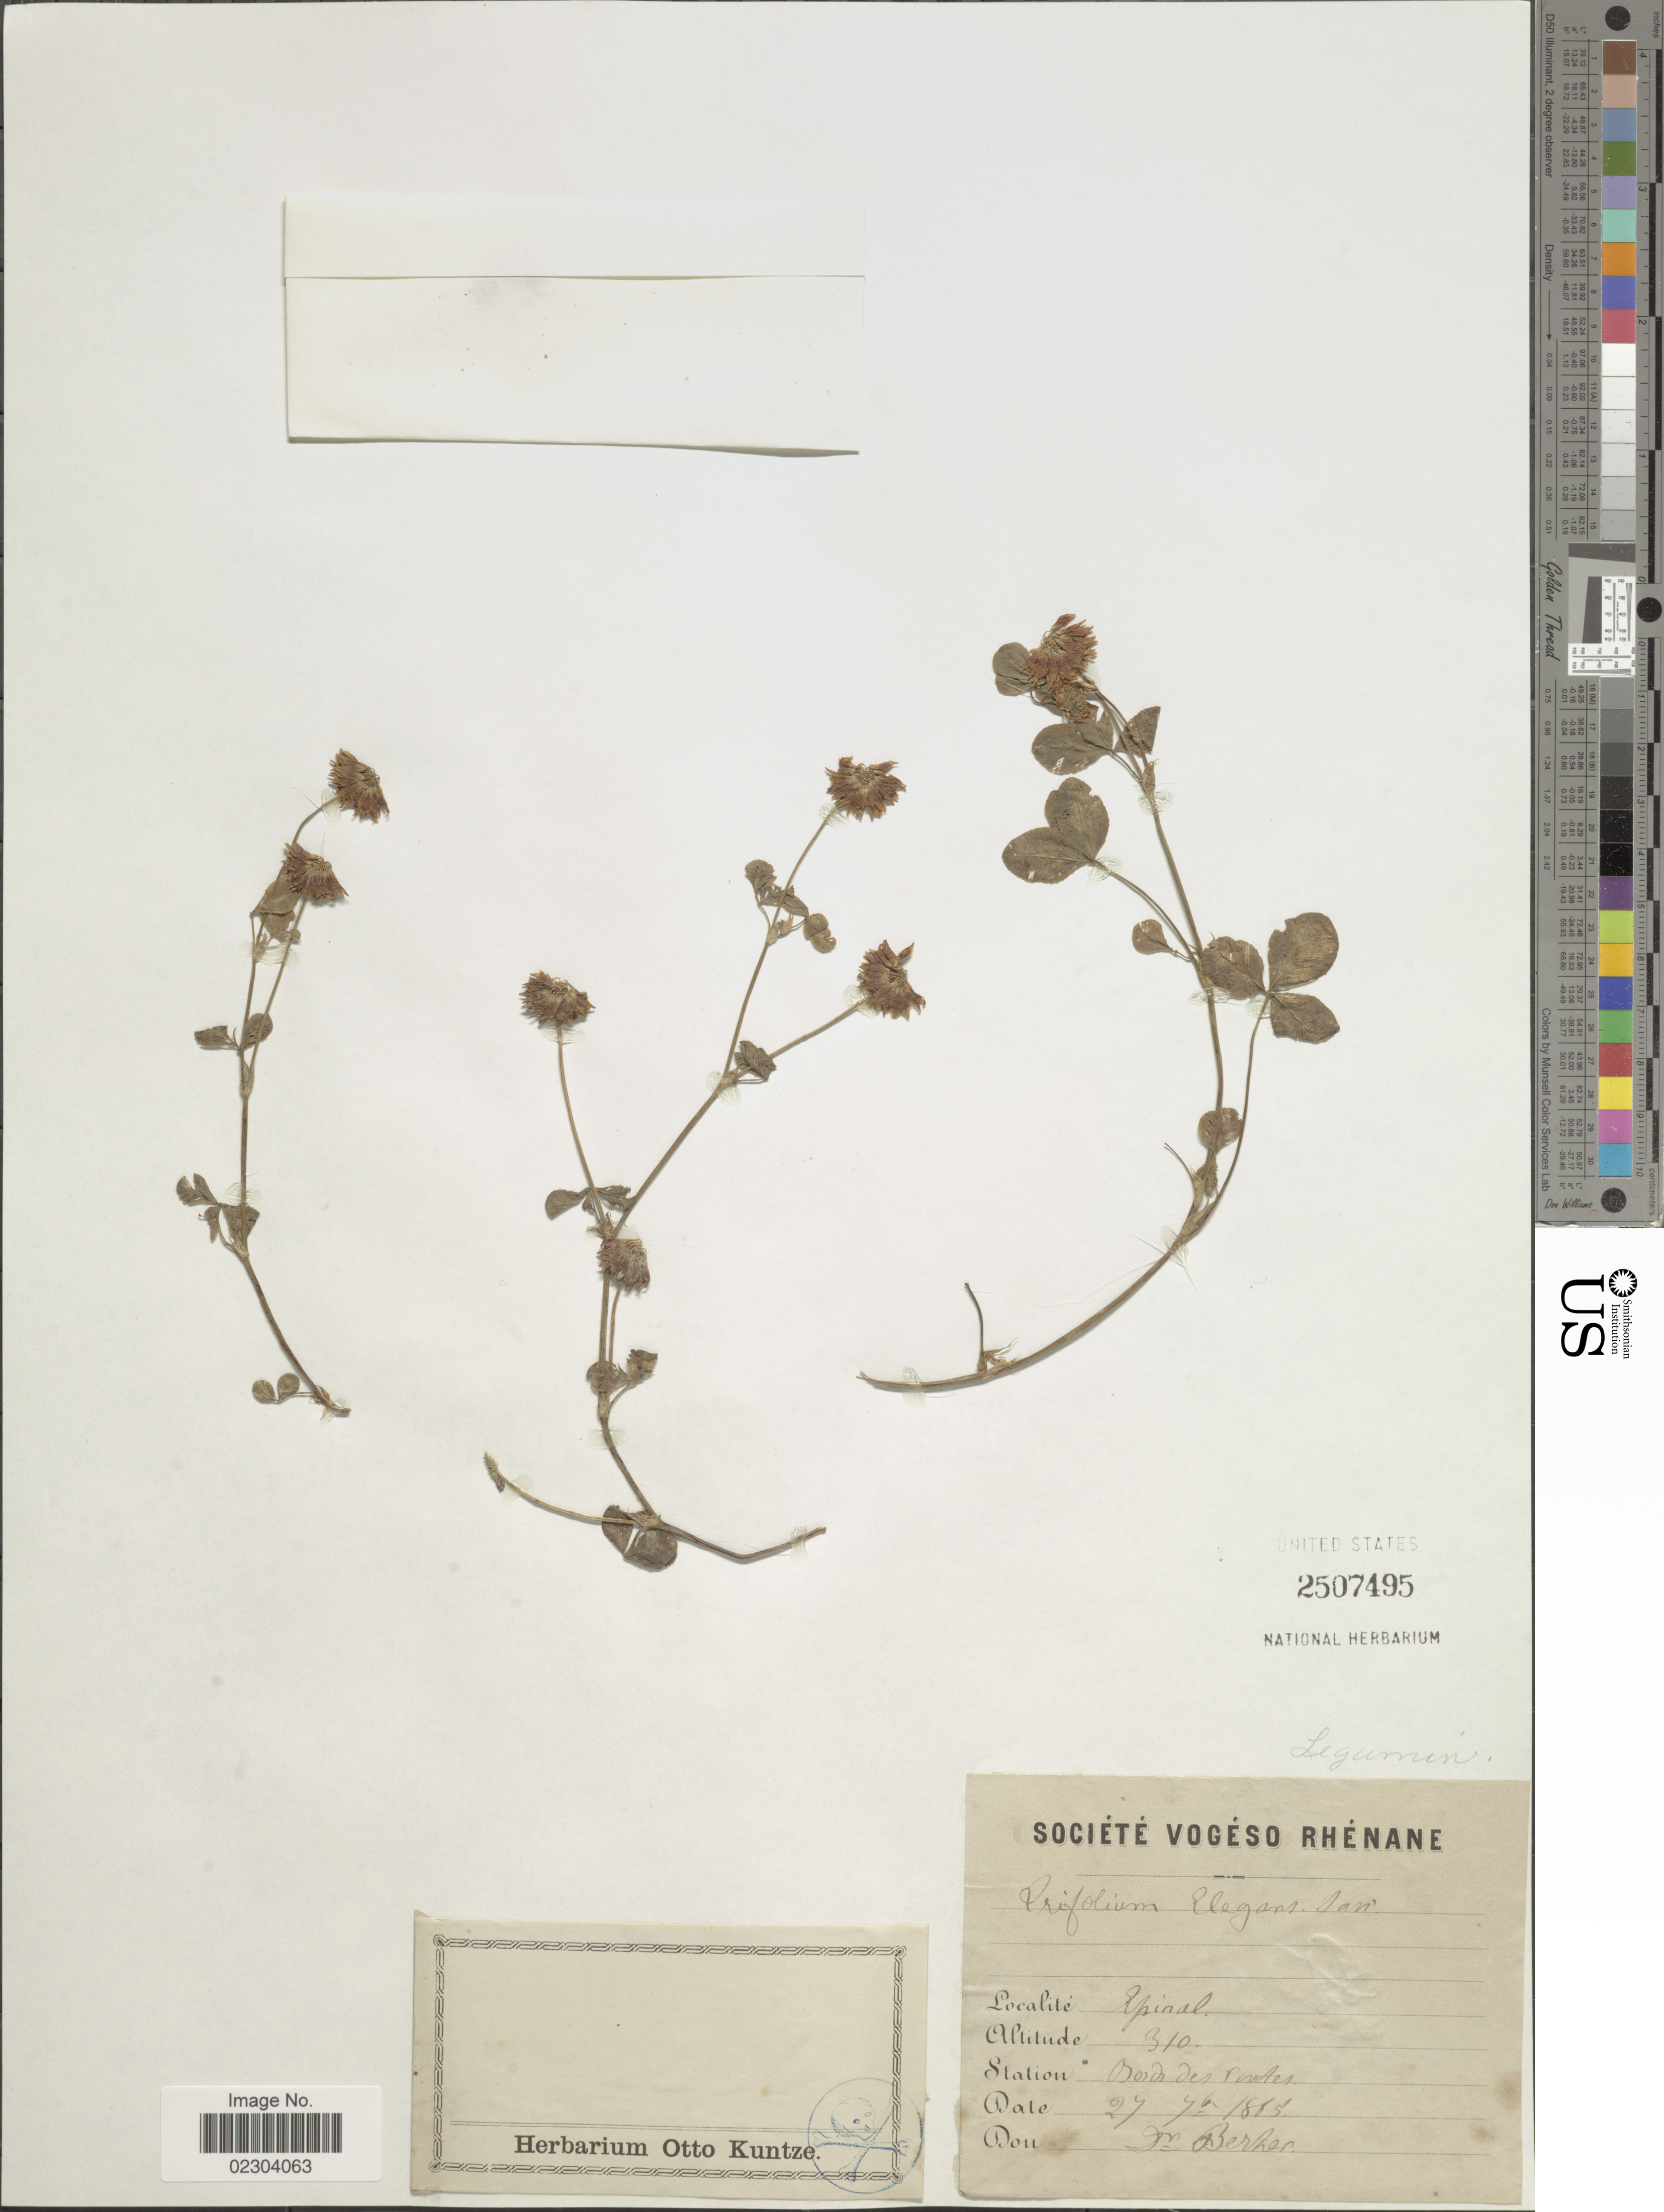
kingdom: Plantae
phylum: Tracheophyta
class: Magnoliopsida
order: Fabales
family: Fabaceae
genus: Trifolium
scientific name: Trifolium elegans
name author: Savi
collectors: Berher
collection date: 1885-09-27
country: France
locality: Episal, Station Borde des routes [interpreted]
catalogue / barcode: US 2507495